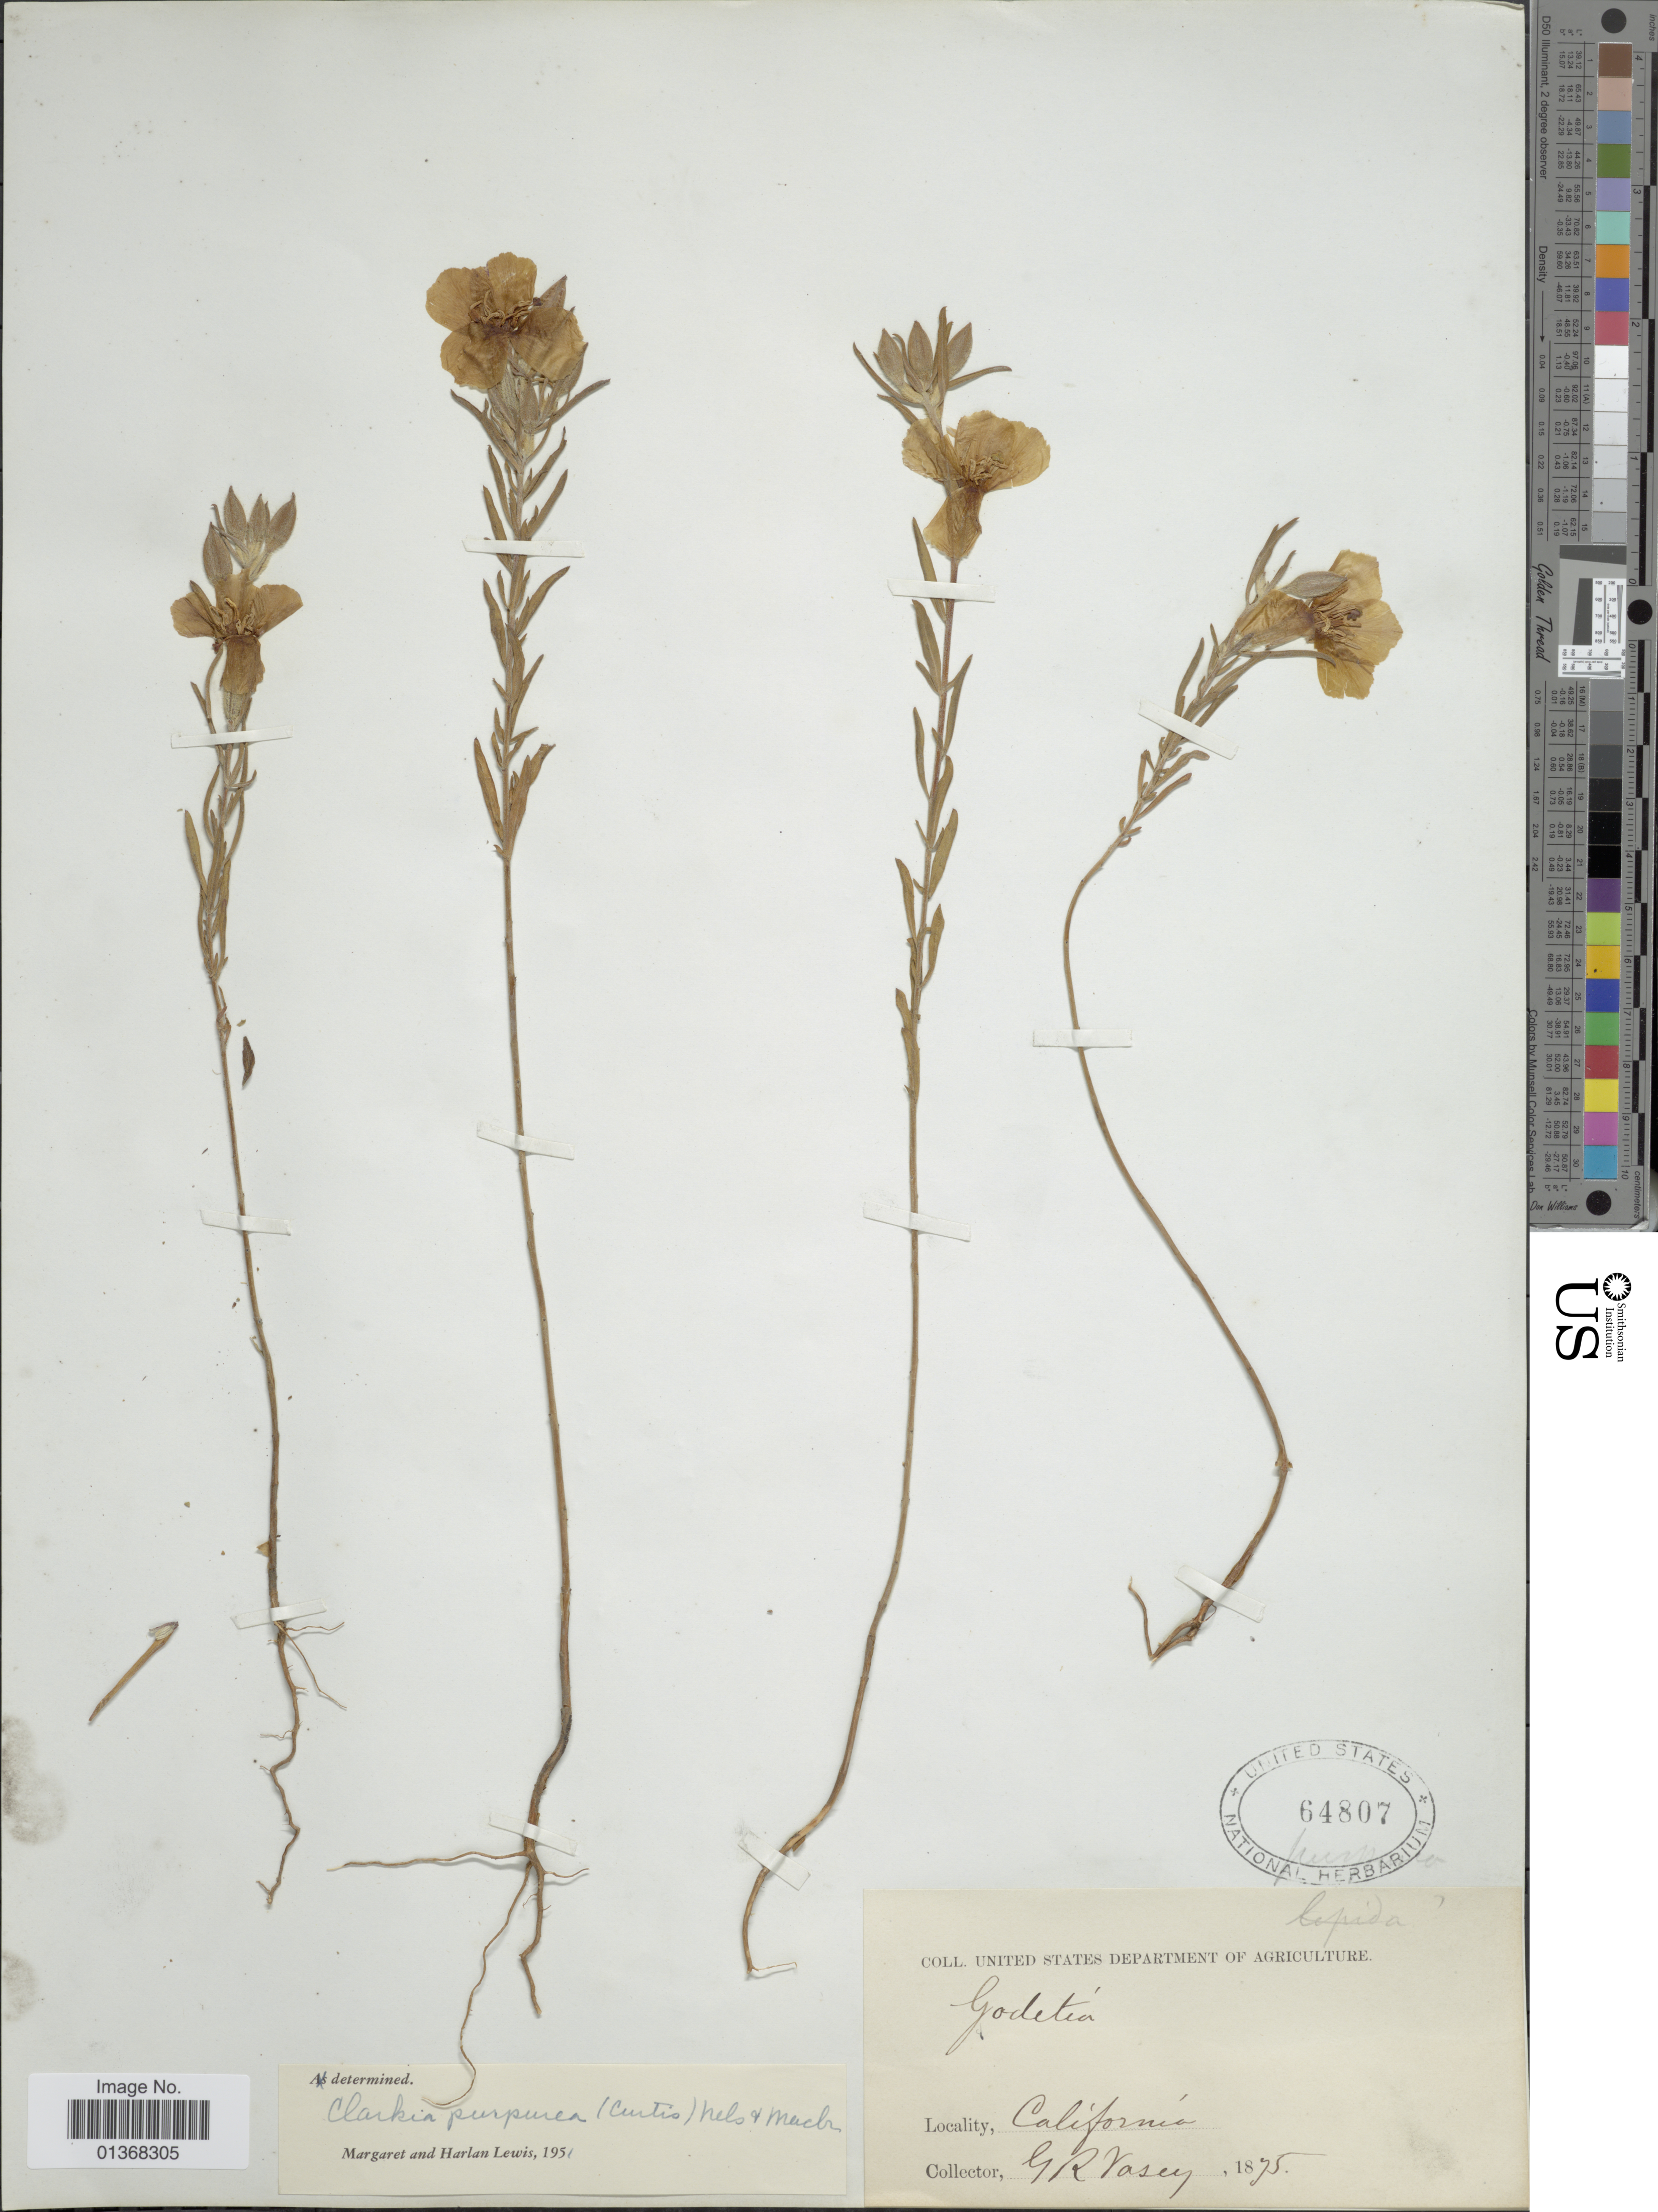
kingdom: Plantae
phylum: Tracheophyta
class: Magnoliopsida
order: Myrtales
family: Onagraceae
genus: Clarkia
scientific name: Clarkia purpurea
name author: (Curtis) A. Nelson & J.F. Macbr.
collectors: G. R. Vasey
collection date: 1875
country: United States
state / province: California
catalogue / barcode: US 64807